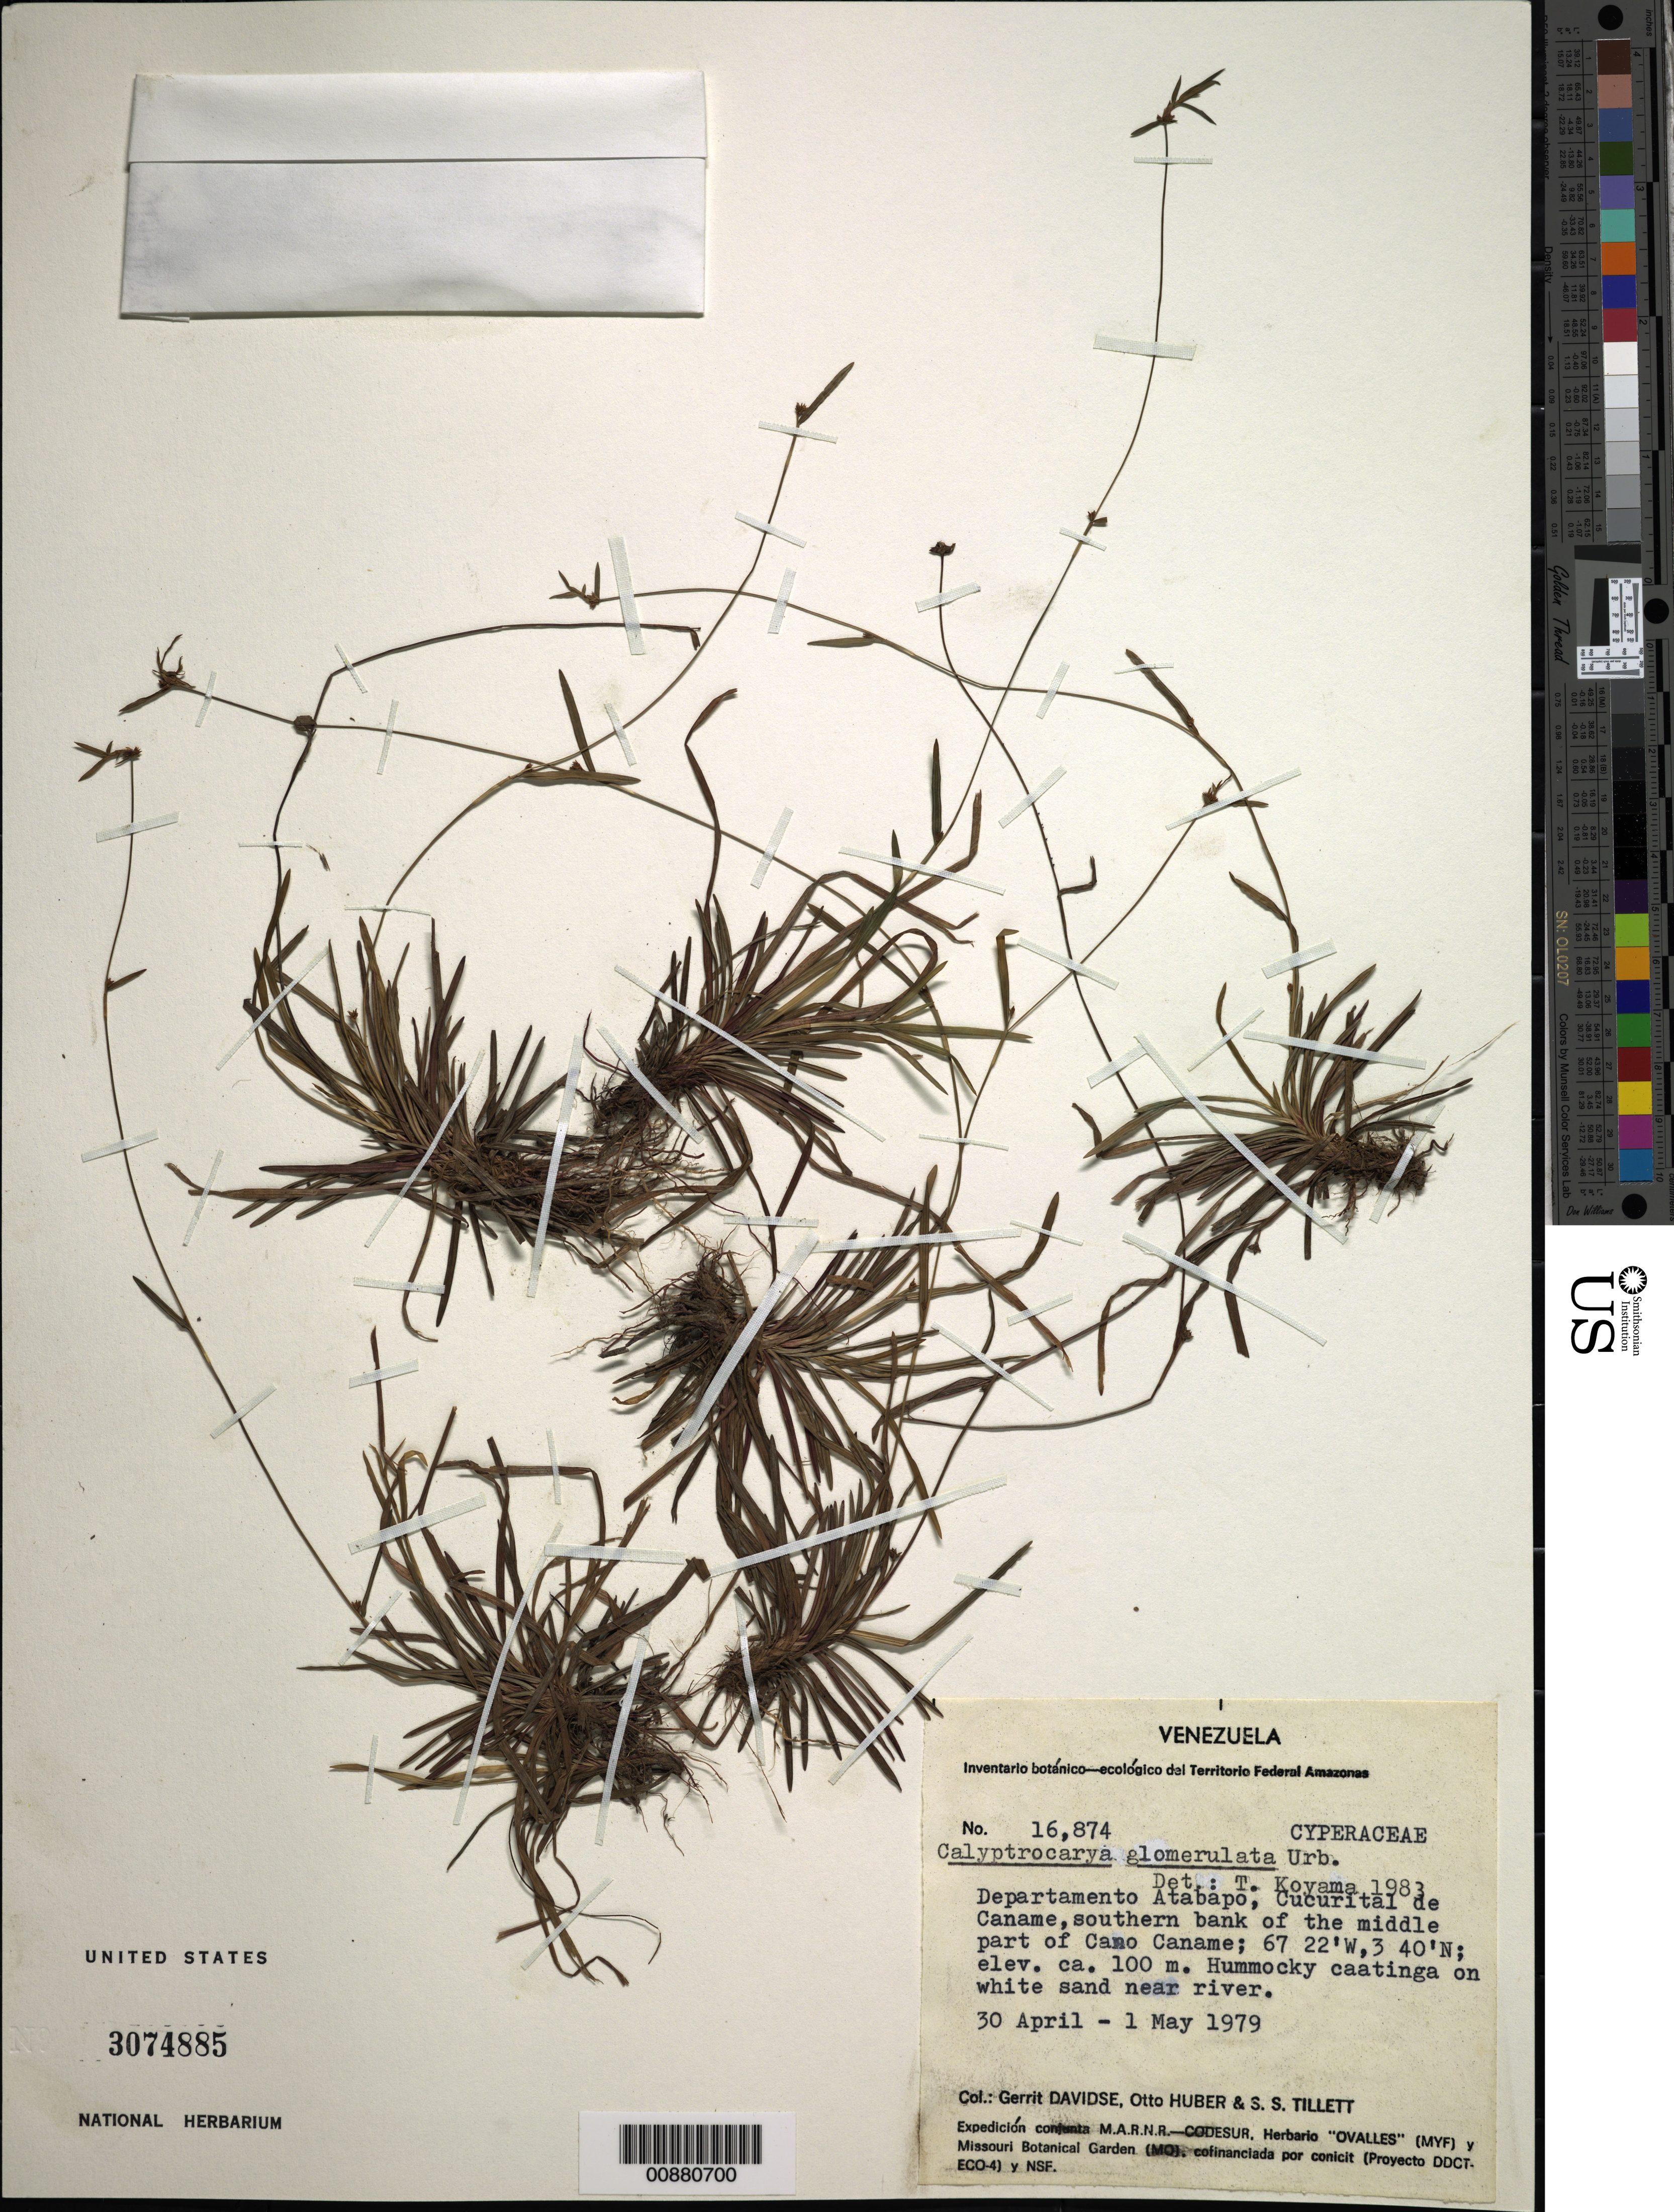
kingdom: Plantae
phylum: Tracheophyta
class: Liliopsida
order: Poales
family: Cyperaceae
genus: Calyptrocarya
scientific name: Calyptrocarya glomerulata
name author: (Brongn.) Urb.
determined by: Koyama, Tetsuo M.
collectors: G. Davidse, O. Huber & S. S. Tillett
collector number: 16874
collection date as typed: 30-Apr-79 to 1-May-79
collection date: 1979-04-30/1979-05-01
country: Venezuela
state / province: Amazonas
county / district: Atabapo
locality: Cucurital de Caname, southern bank of the middle part of Caño Caname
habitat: Hummocky caatinga on white sand near river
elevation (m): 100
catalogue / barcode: US 3074885